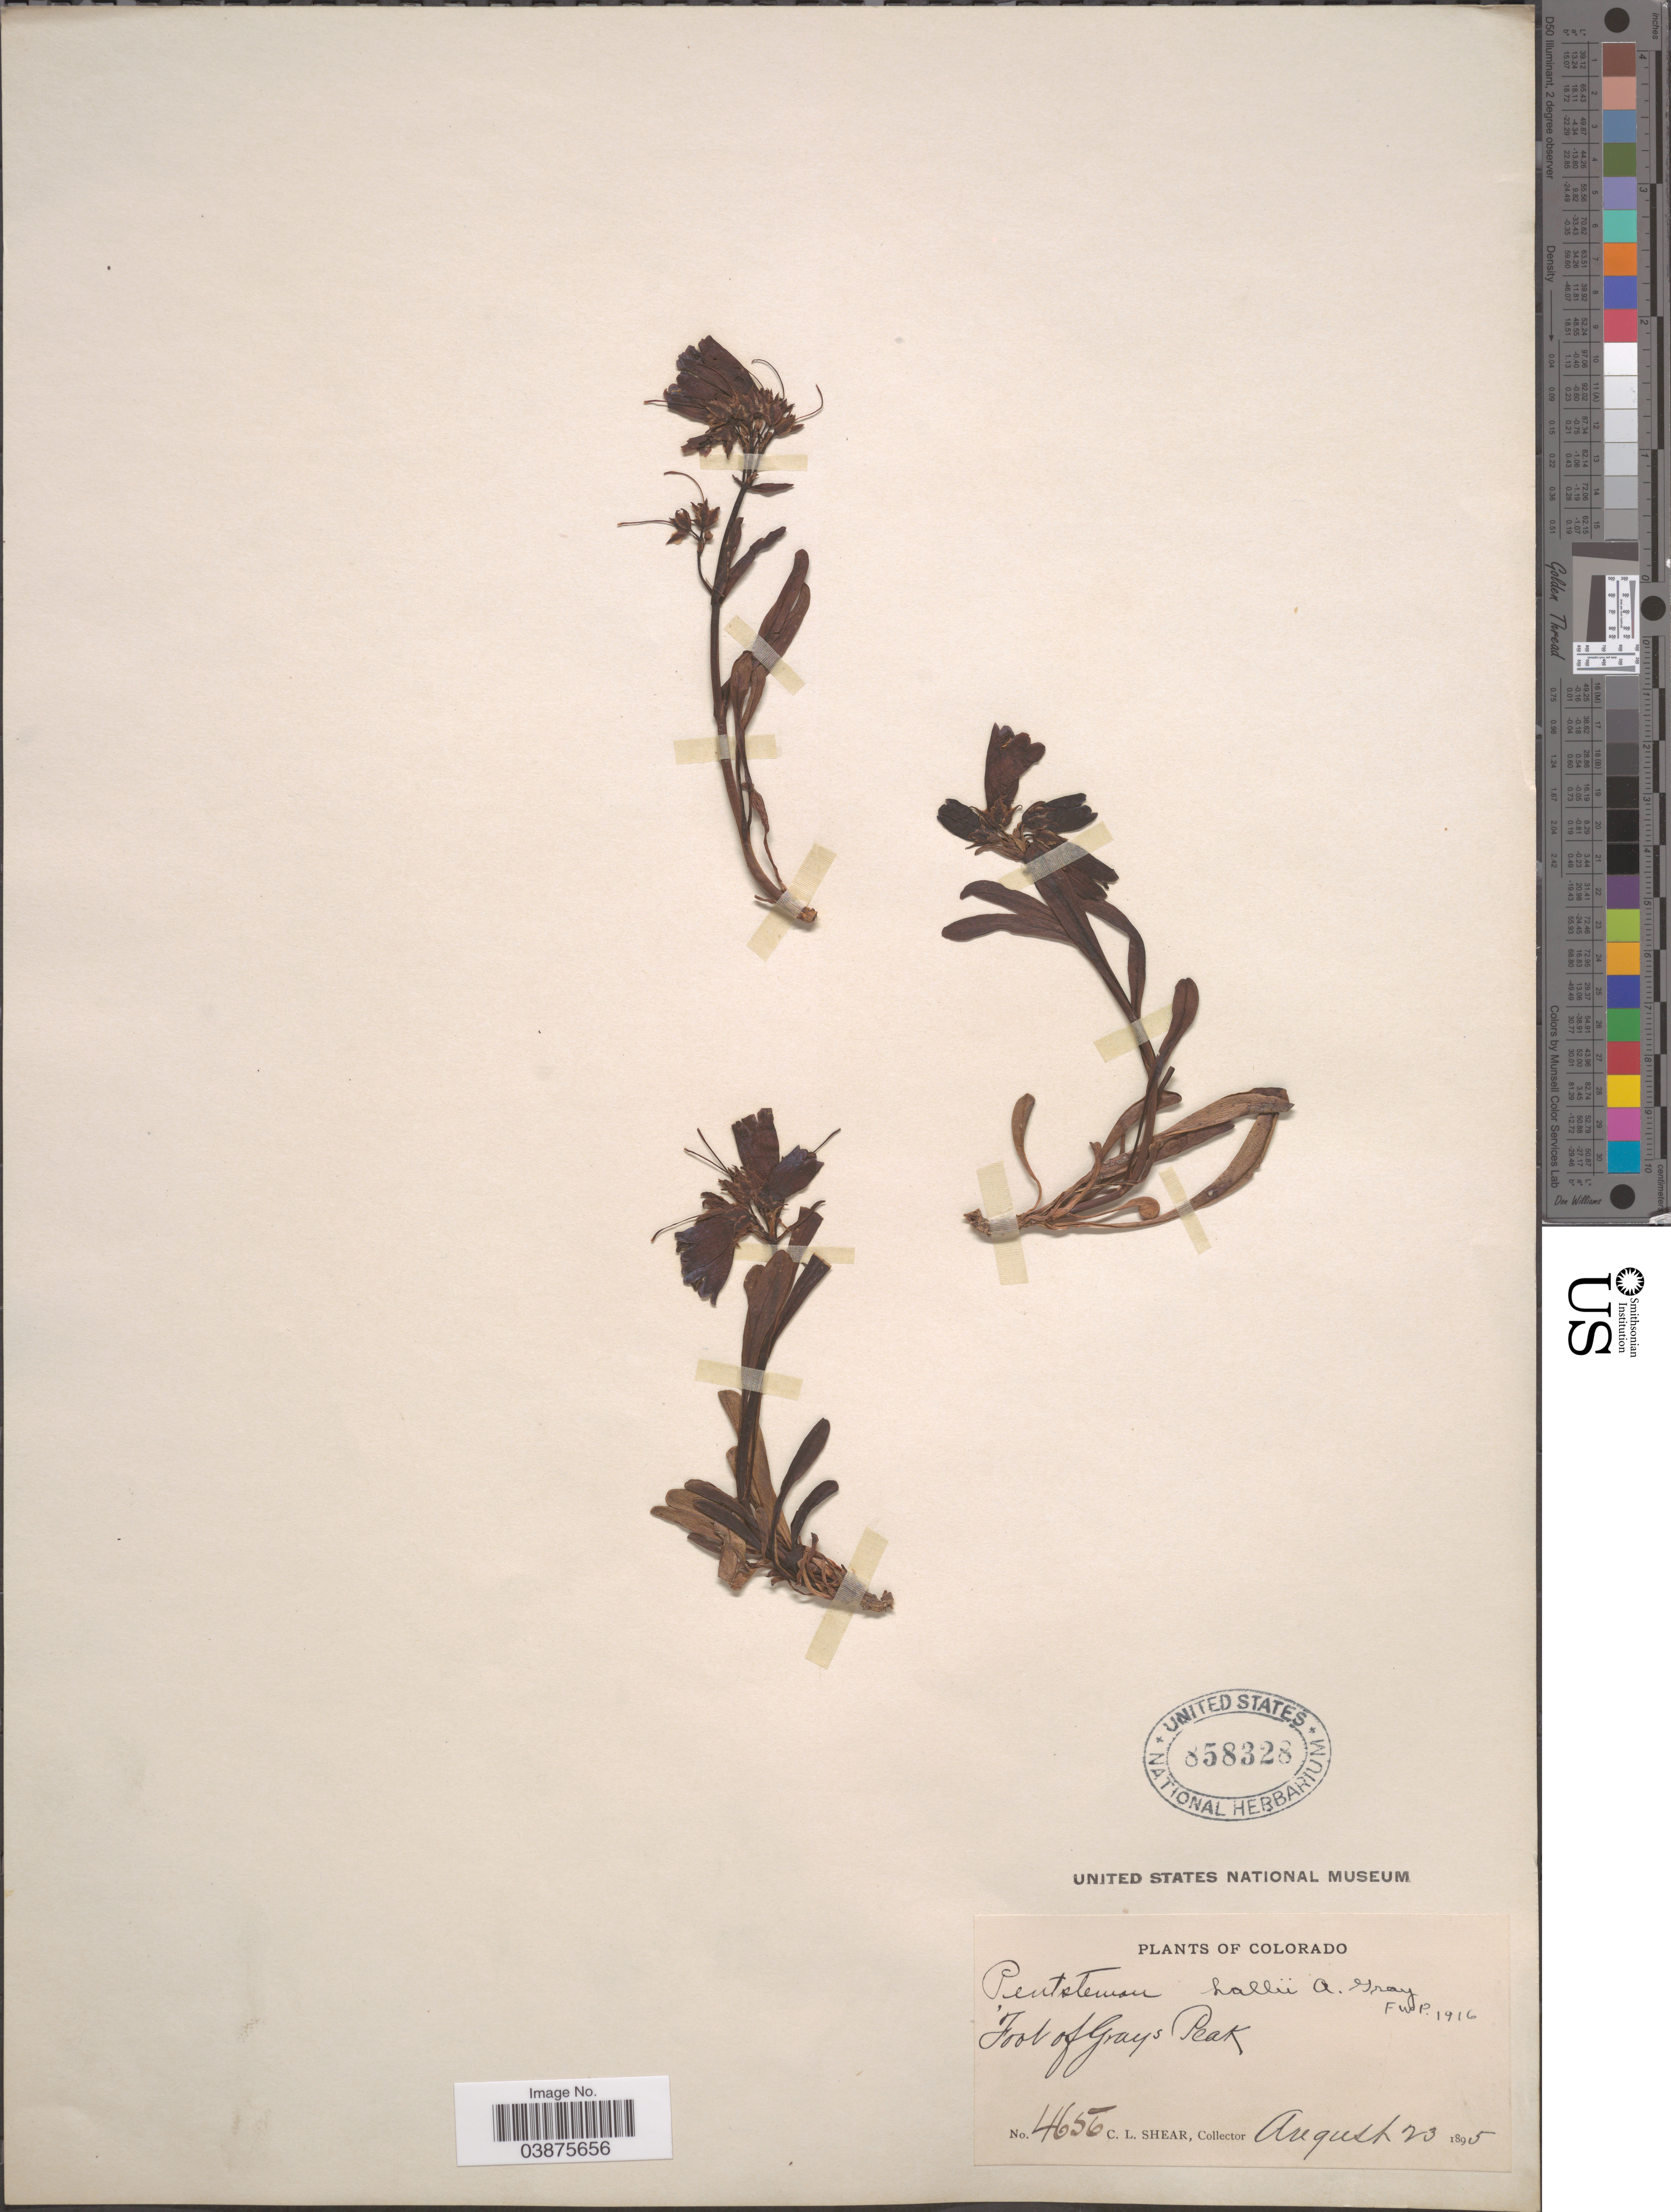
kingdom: Plantae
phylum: Tracheophyta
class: Magnoliopsida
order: Lamiales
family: Plantaginaceae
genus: Penstemon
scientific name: Penstemon hallii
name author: A. Gray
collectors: C. L. Shear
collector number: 4656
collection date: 1895-08-23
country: United States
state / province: Colorado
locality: Foot of Grays Peak.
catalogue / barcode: US 858328